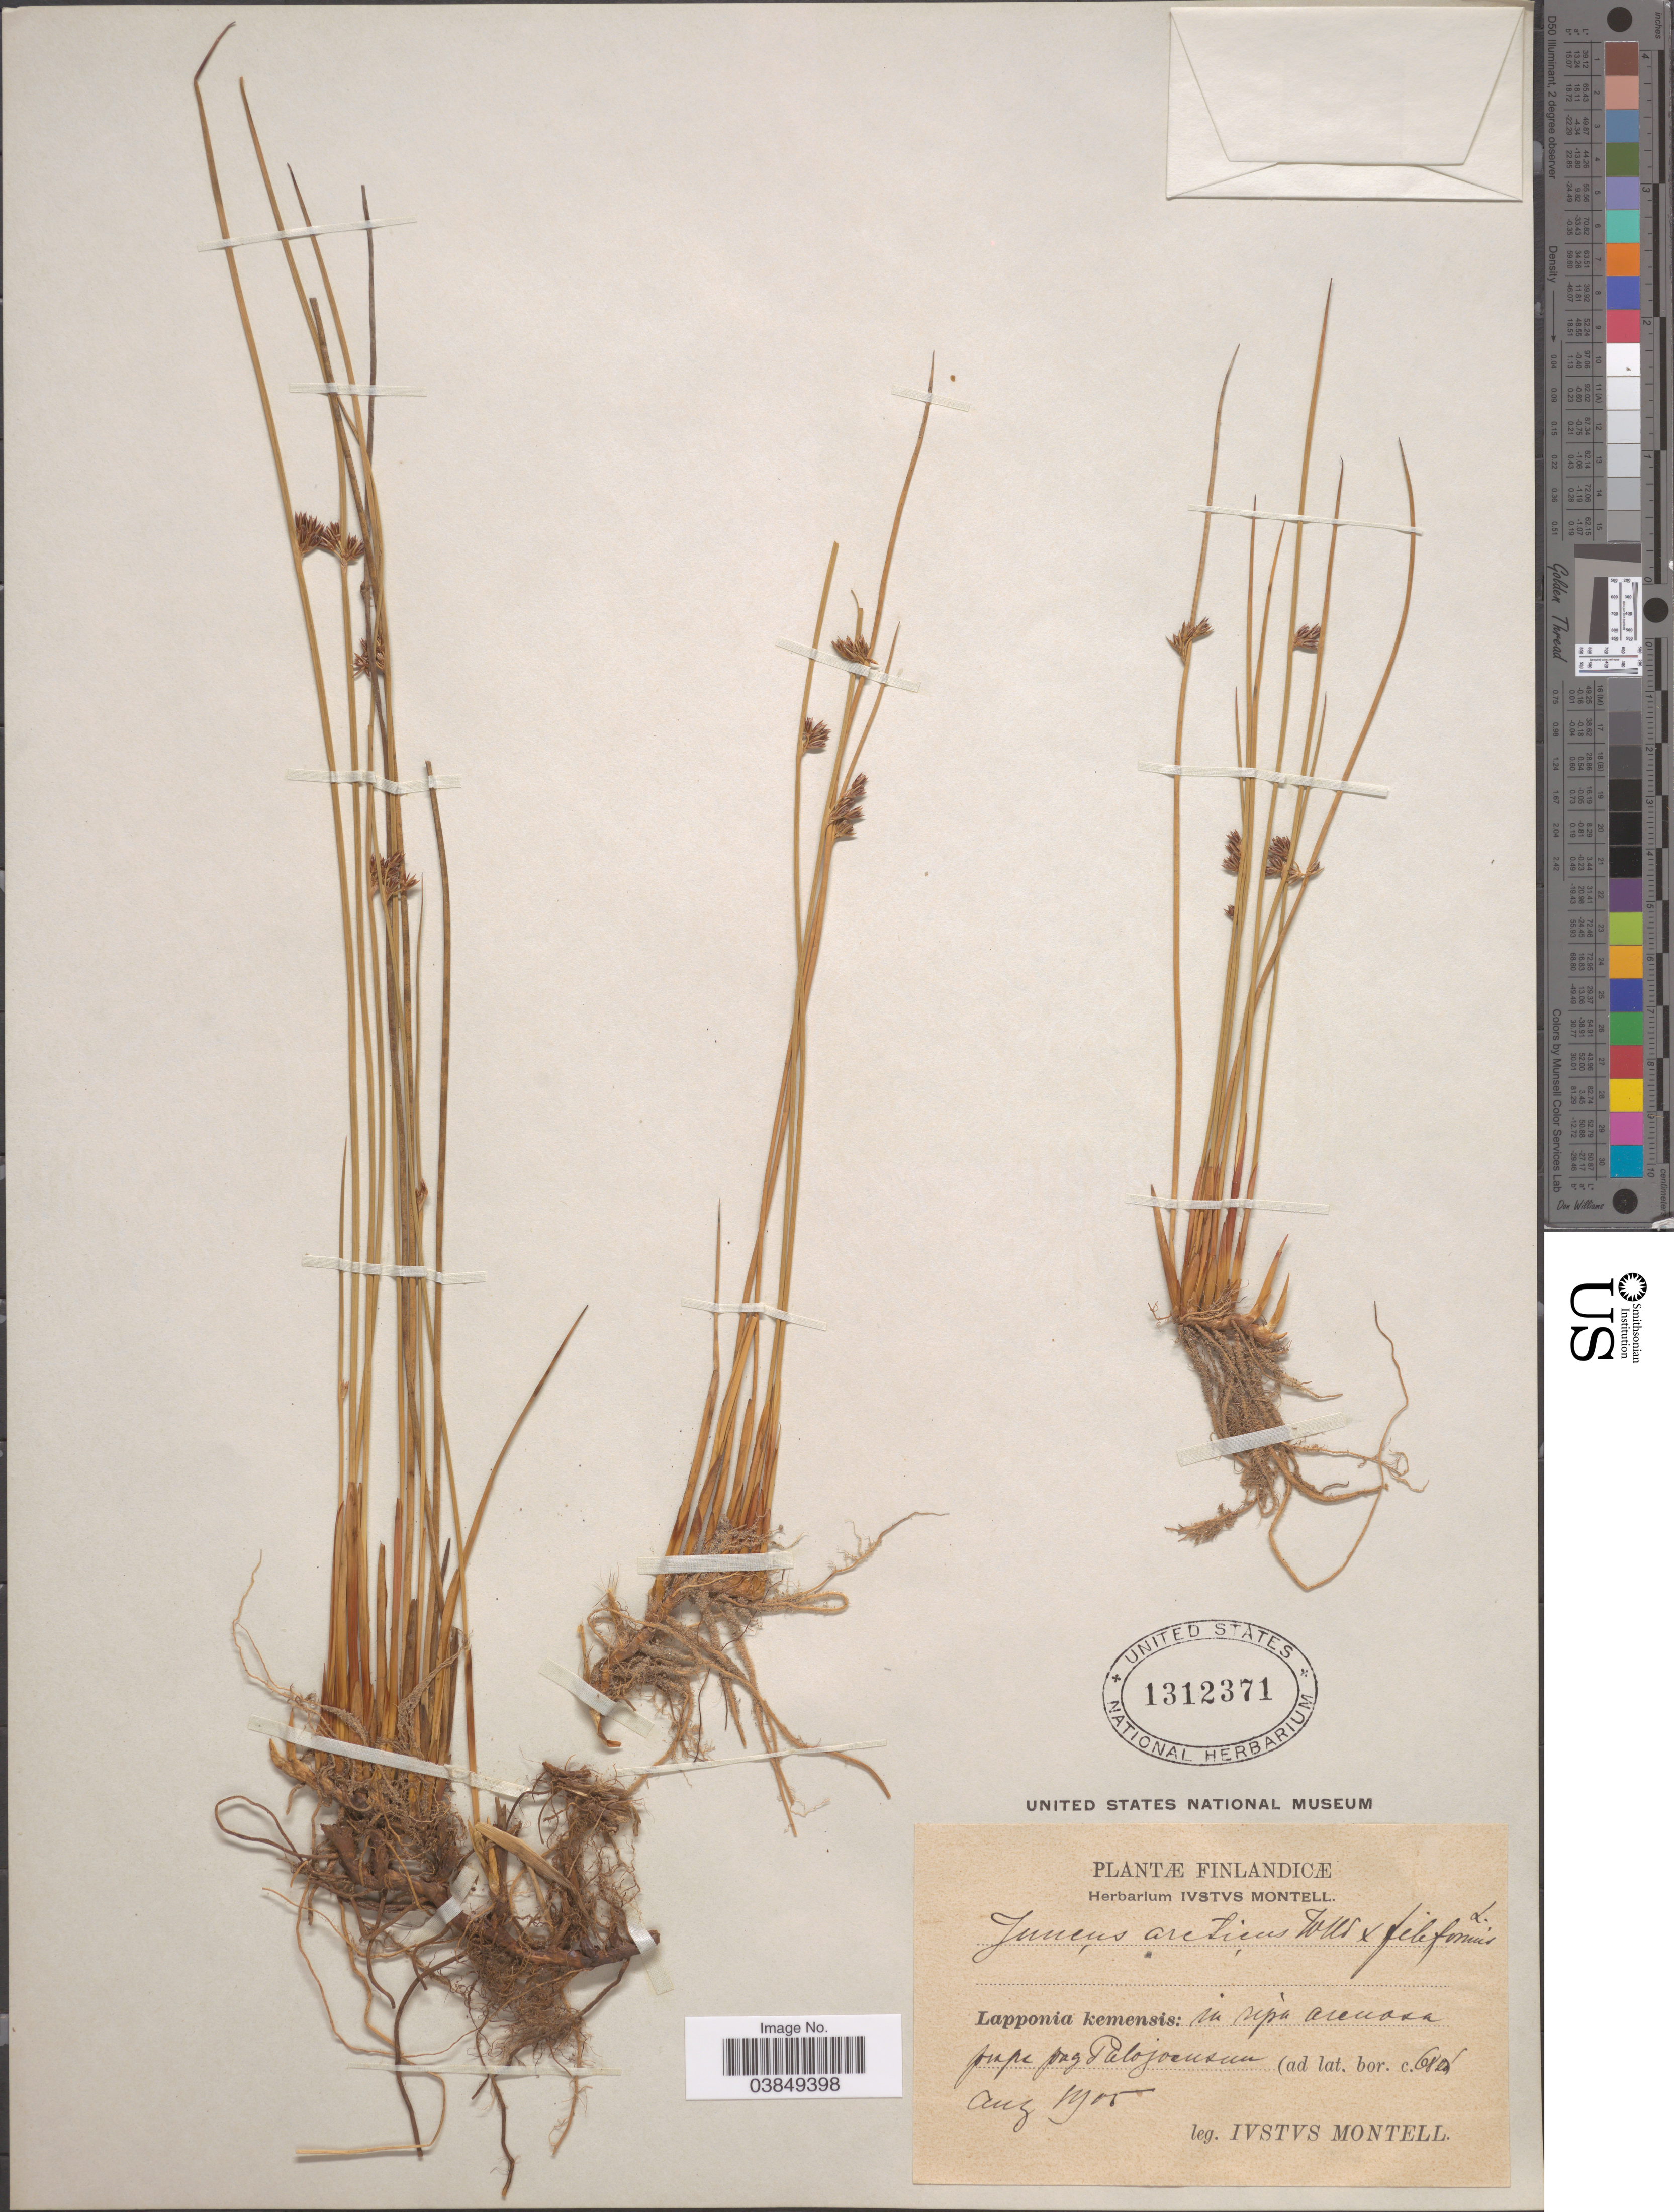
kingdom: Plantae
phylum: Tracheophyta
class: Liliopsida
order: Poales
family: Juncaceae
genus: Juncus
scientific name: Juncus arcticus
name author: Willd.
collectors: I. Montell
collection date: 1905-08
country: Finland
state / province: Lappi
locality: Palojoensuu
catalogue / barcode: US 1312371